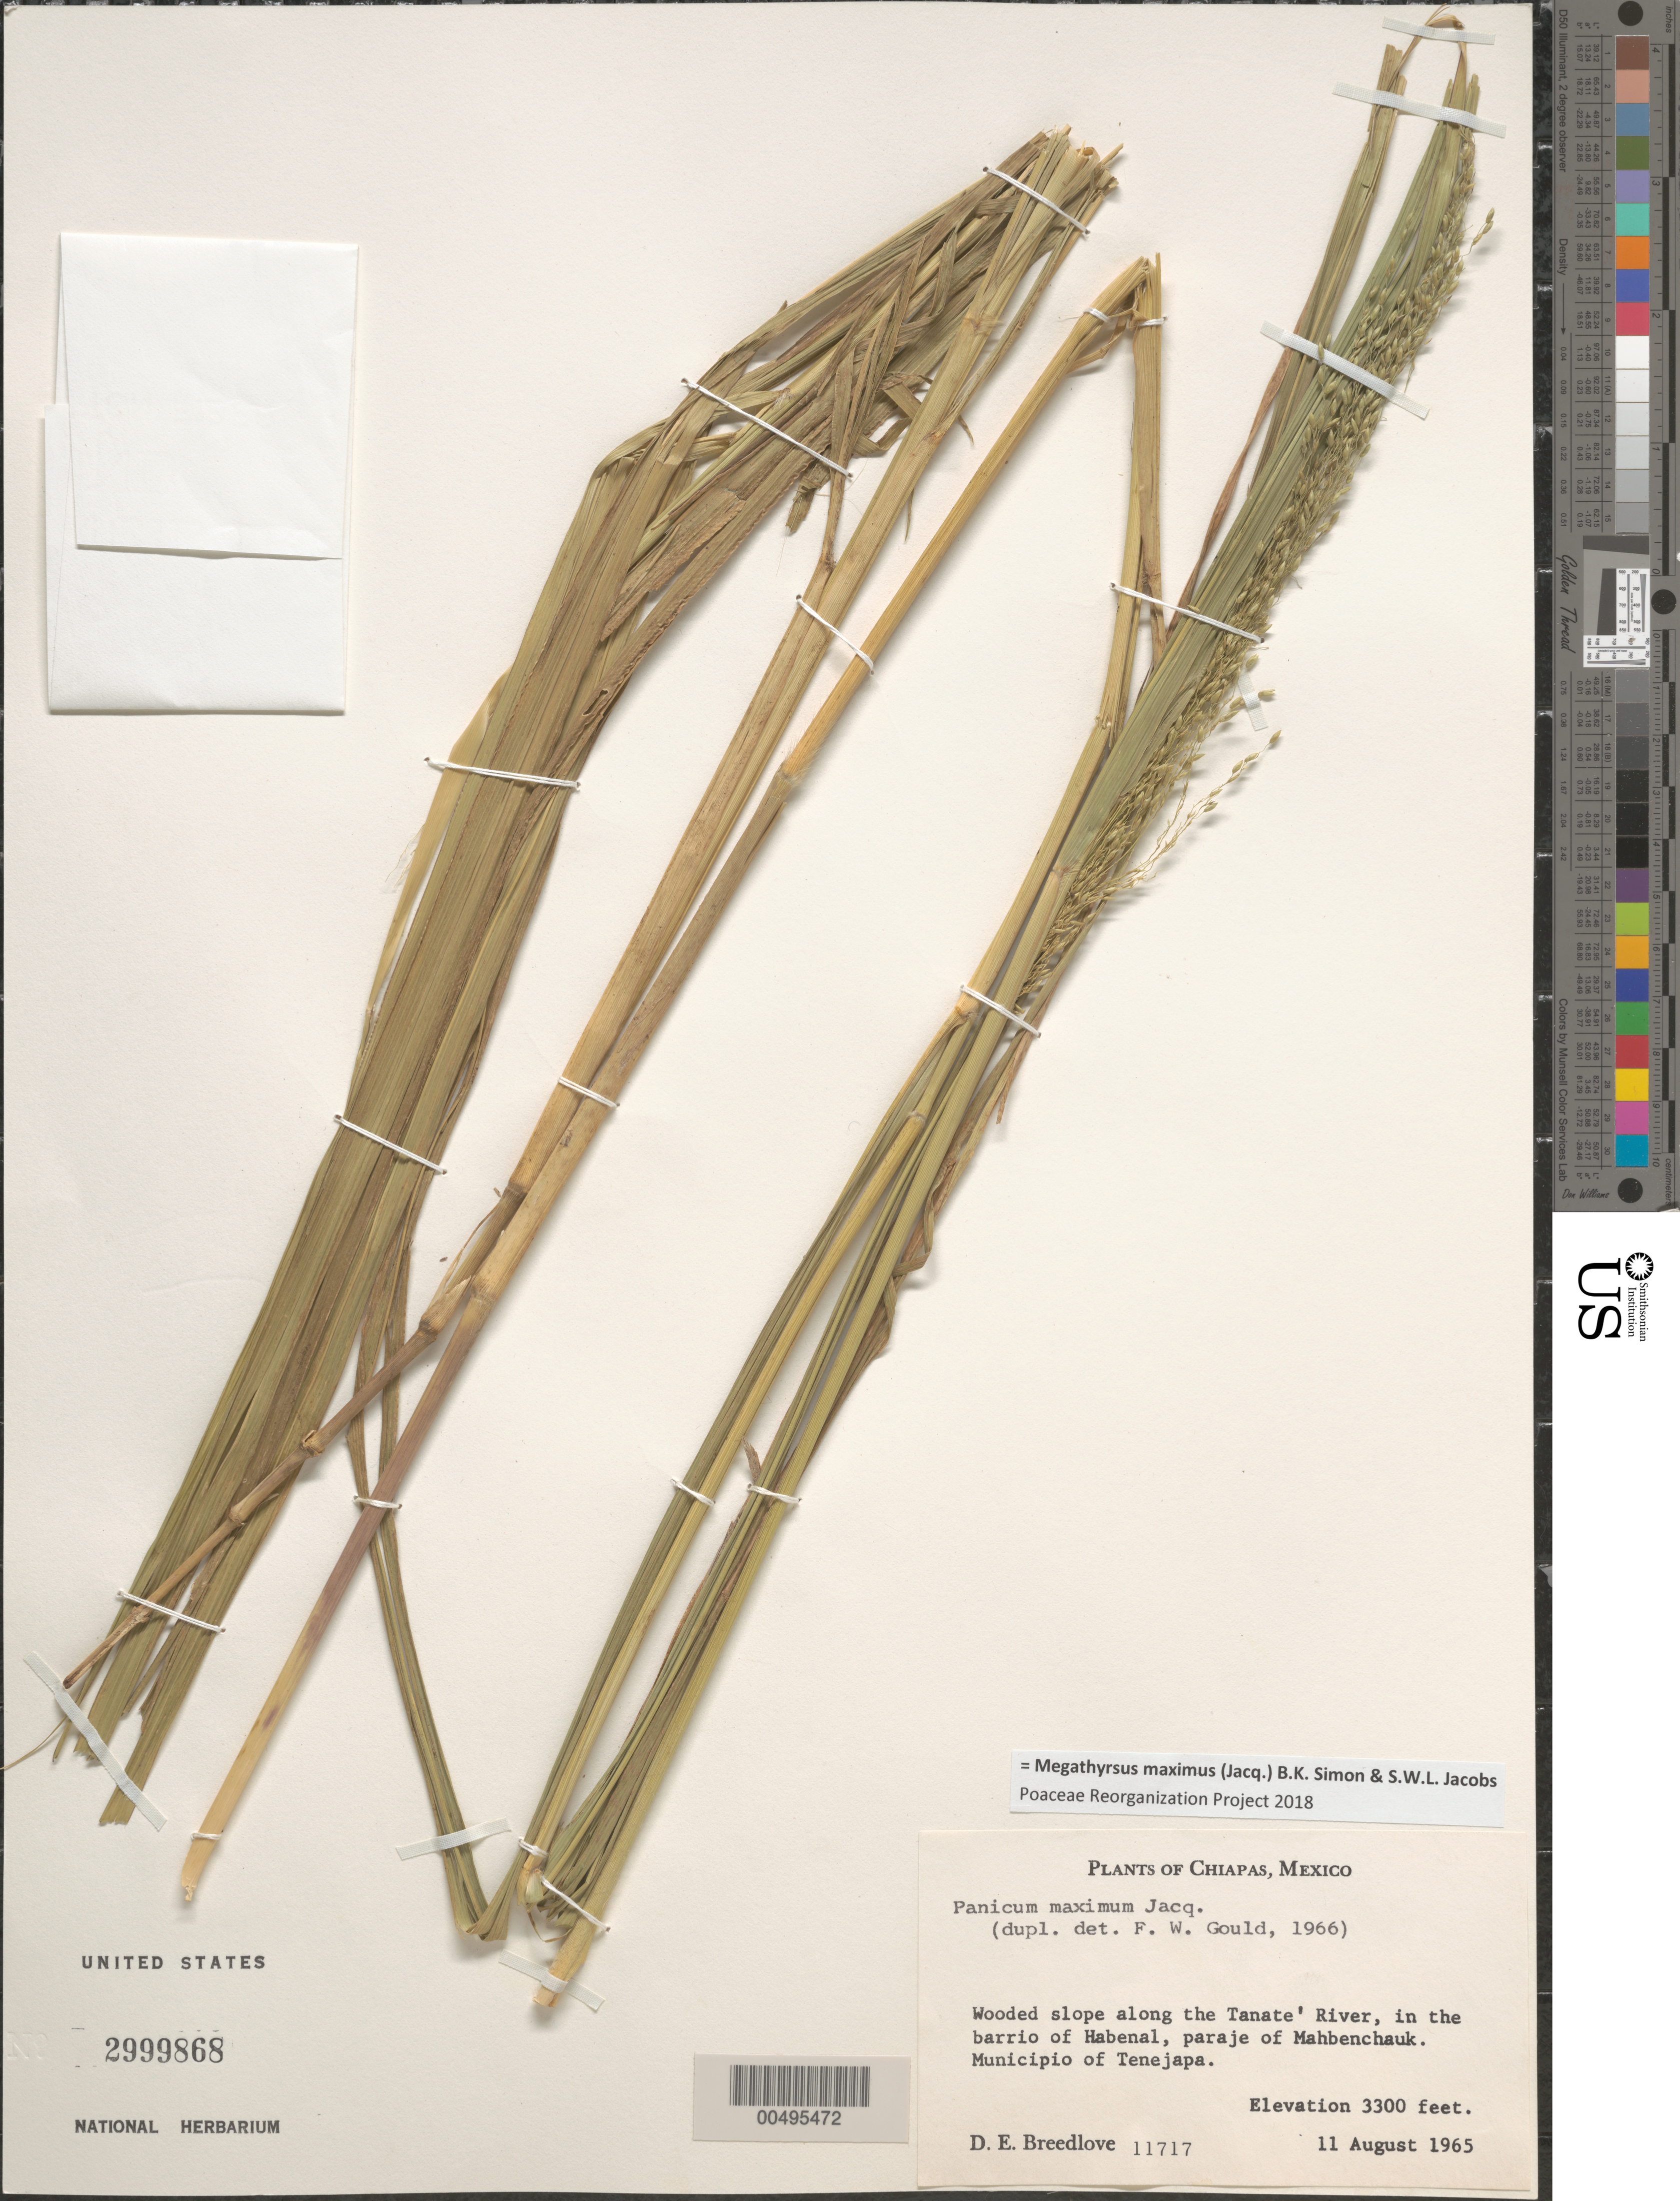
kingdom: Plantae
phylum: Tracheophyta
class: Liliopsida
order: Poales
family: Poaceae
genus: Megathyrsus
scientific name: Megathyrsus maximus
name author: (Jacq.) B.K. Simon & S.W.L. Jacobs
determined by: Poaceae Reorganization Project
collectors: D. E. Breedlove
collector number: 11717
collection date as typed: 11 Aug 1965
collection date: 1965-08-11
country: Mexico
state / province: Chiapas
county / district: Tenejapa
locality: Along the Tanate' River, in the barrio of Habenal, paraje of Mahbenchauk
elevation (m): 1006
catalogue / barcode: US 2999868